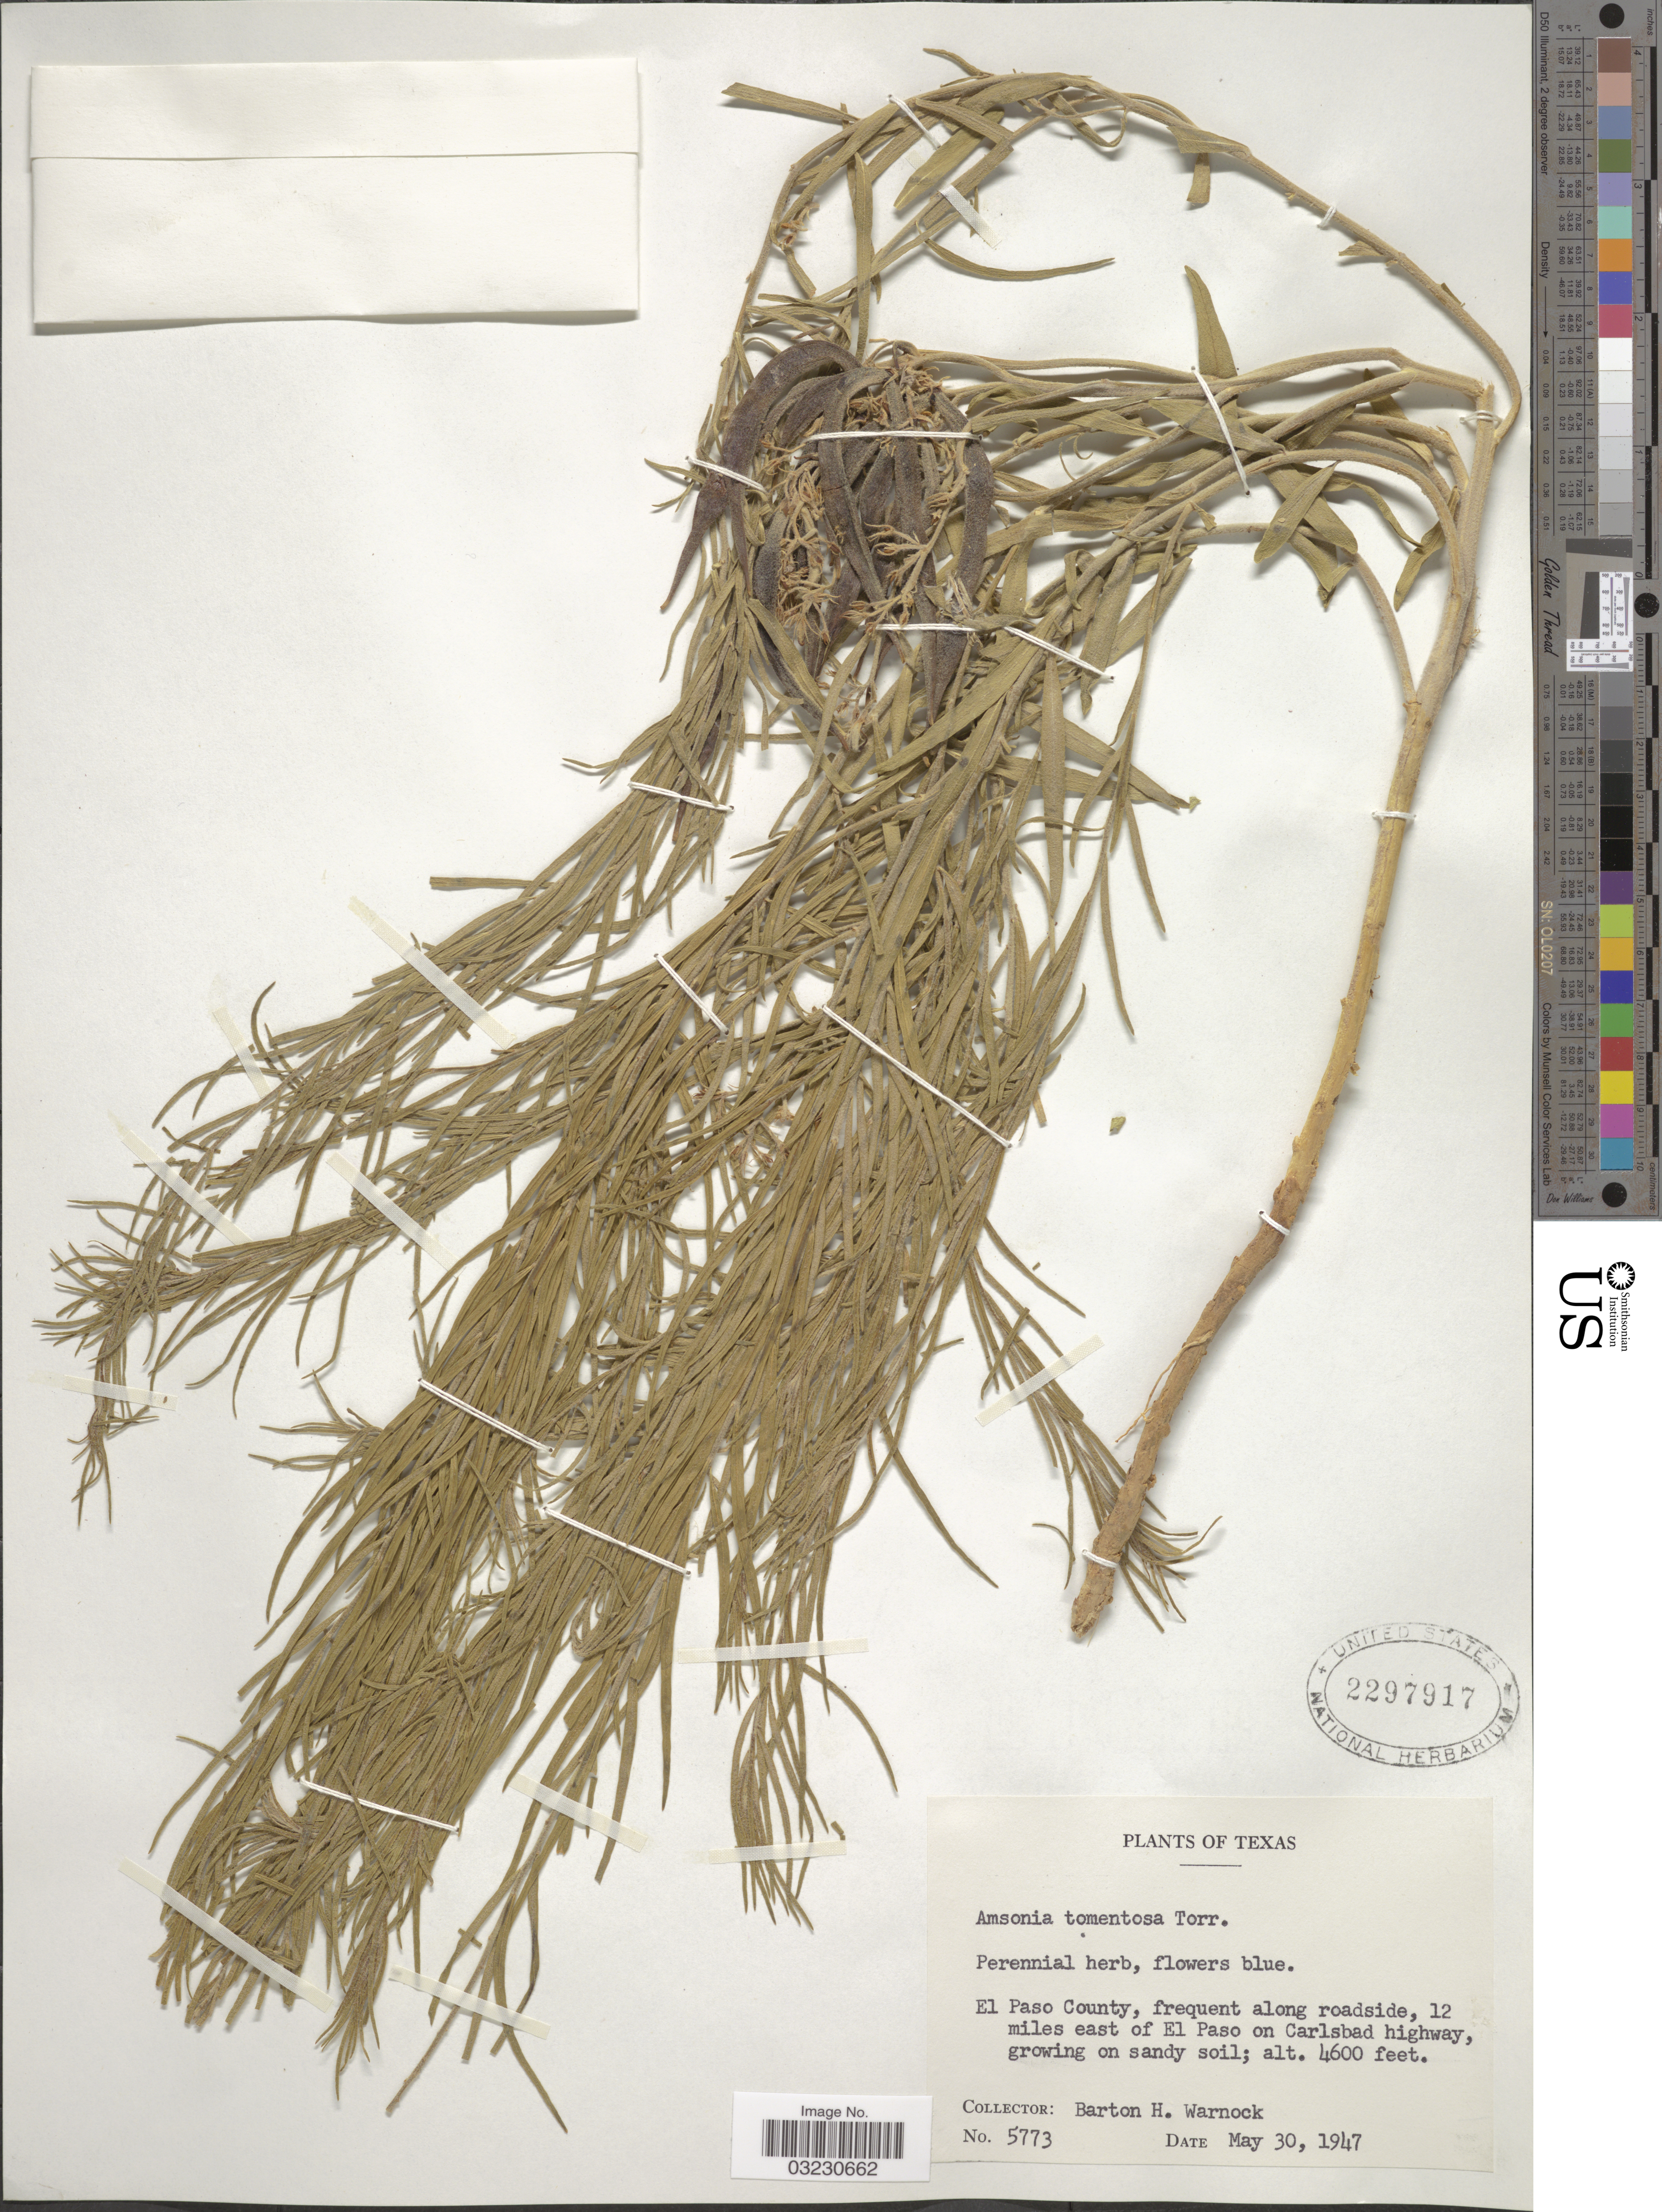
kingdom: Plantae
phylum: Tracheophyta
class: Magnoliopsida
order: Gentianales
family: Apocynaceae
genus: Amsonia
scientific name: Amsonia tomentosa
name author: Torr. & Frém.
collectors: B. H. Warnock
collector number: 5773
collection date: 1947-05-30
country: United States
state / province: Texas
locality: El Paso County, frequent along roadside, 12 miles east of El Paso on Carlsbad highway.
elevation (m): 1402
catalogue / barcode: US 2297917